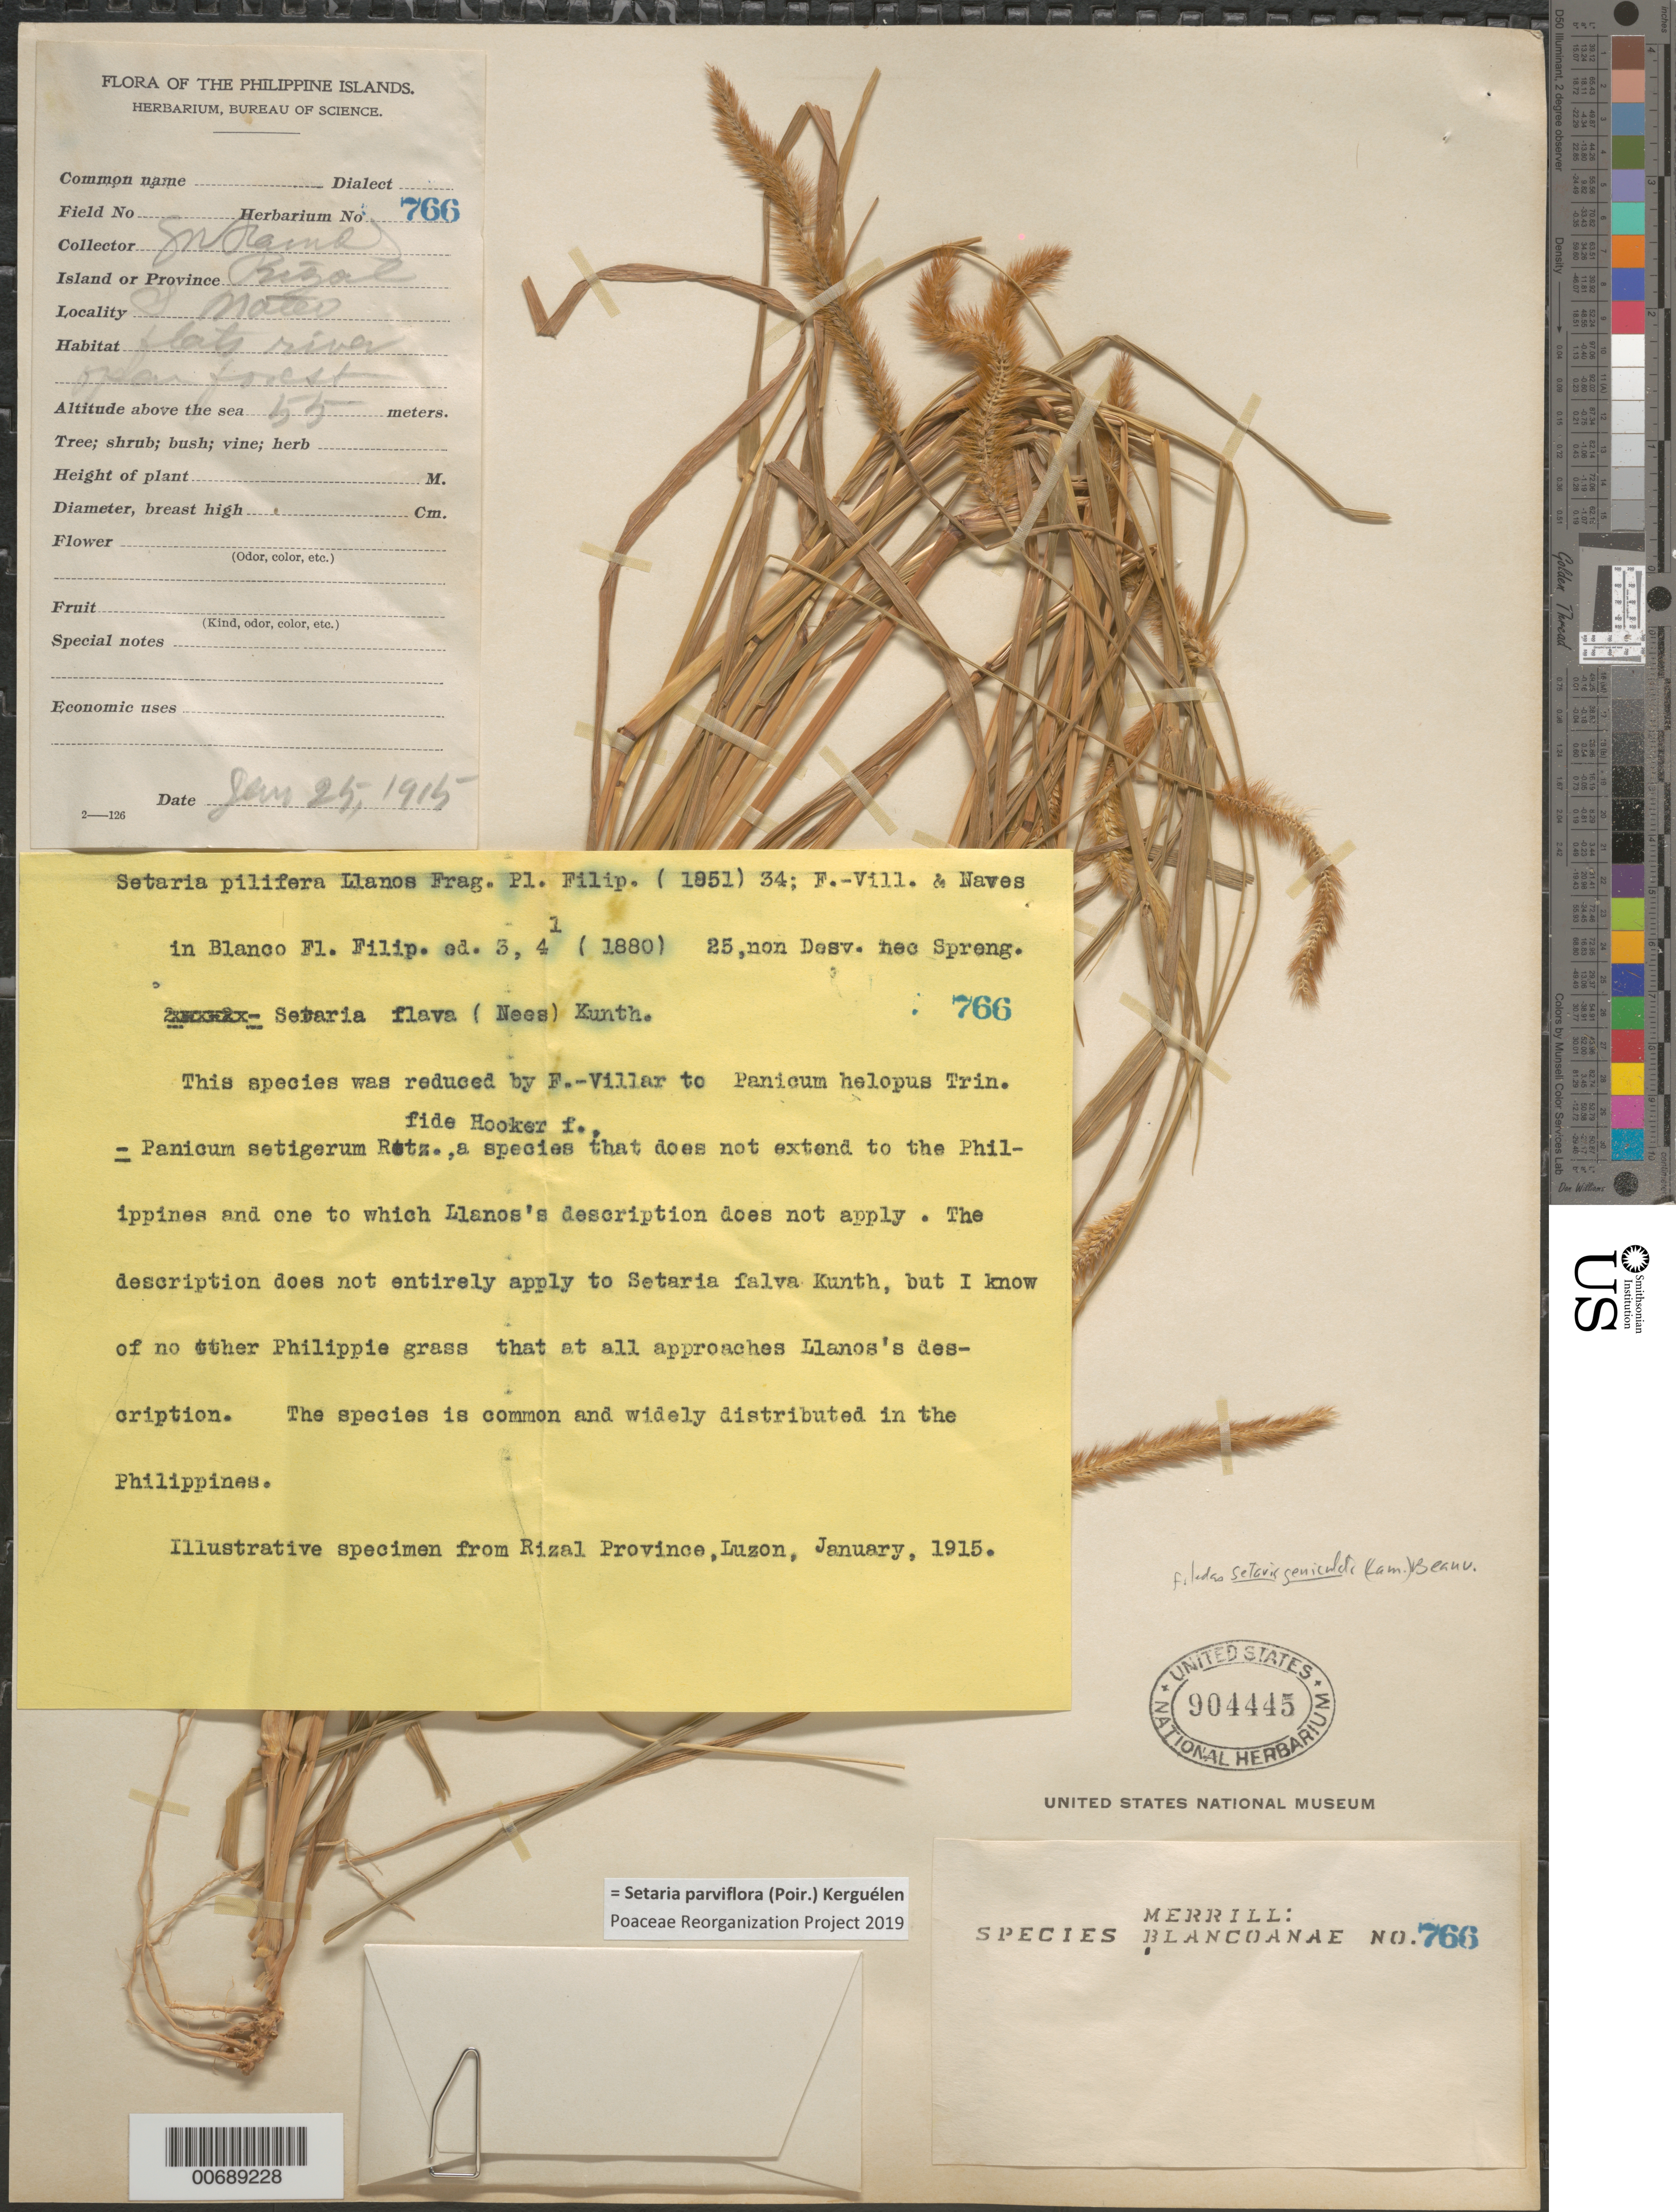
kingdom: Plantae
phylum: Tracheophyta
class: Liliopsida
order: Poales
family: Poaceae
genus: Setaria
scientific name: Setaria geniculata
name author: (Lam.) P. Beauv.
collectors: M. Ramos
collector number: Sp. Blancoan. 0766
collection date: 1915-01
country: Philippines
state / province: Calabarzon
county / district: Rizal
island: Luzon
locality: San Mateo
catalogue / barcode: US 904445